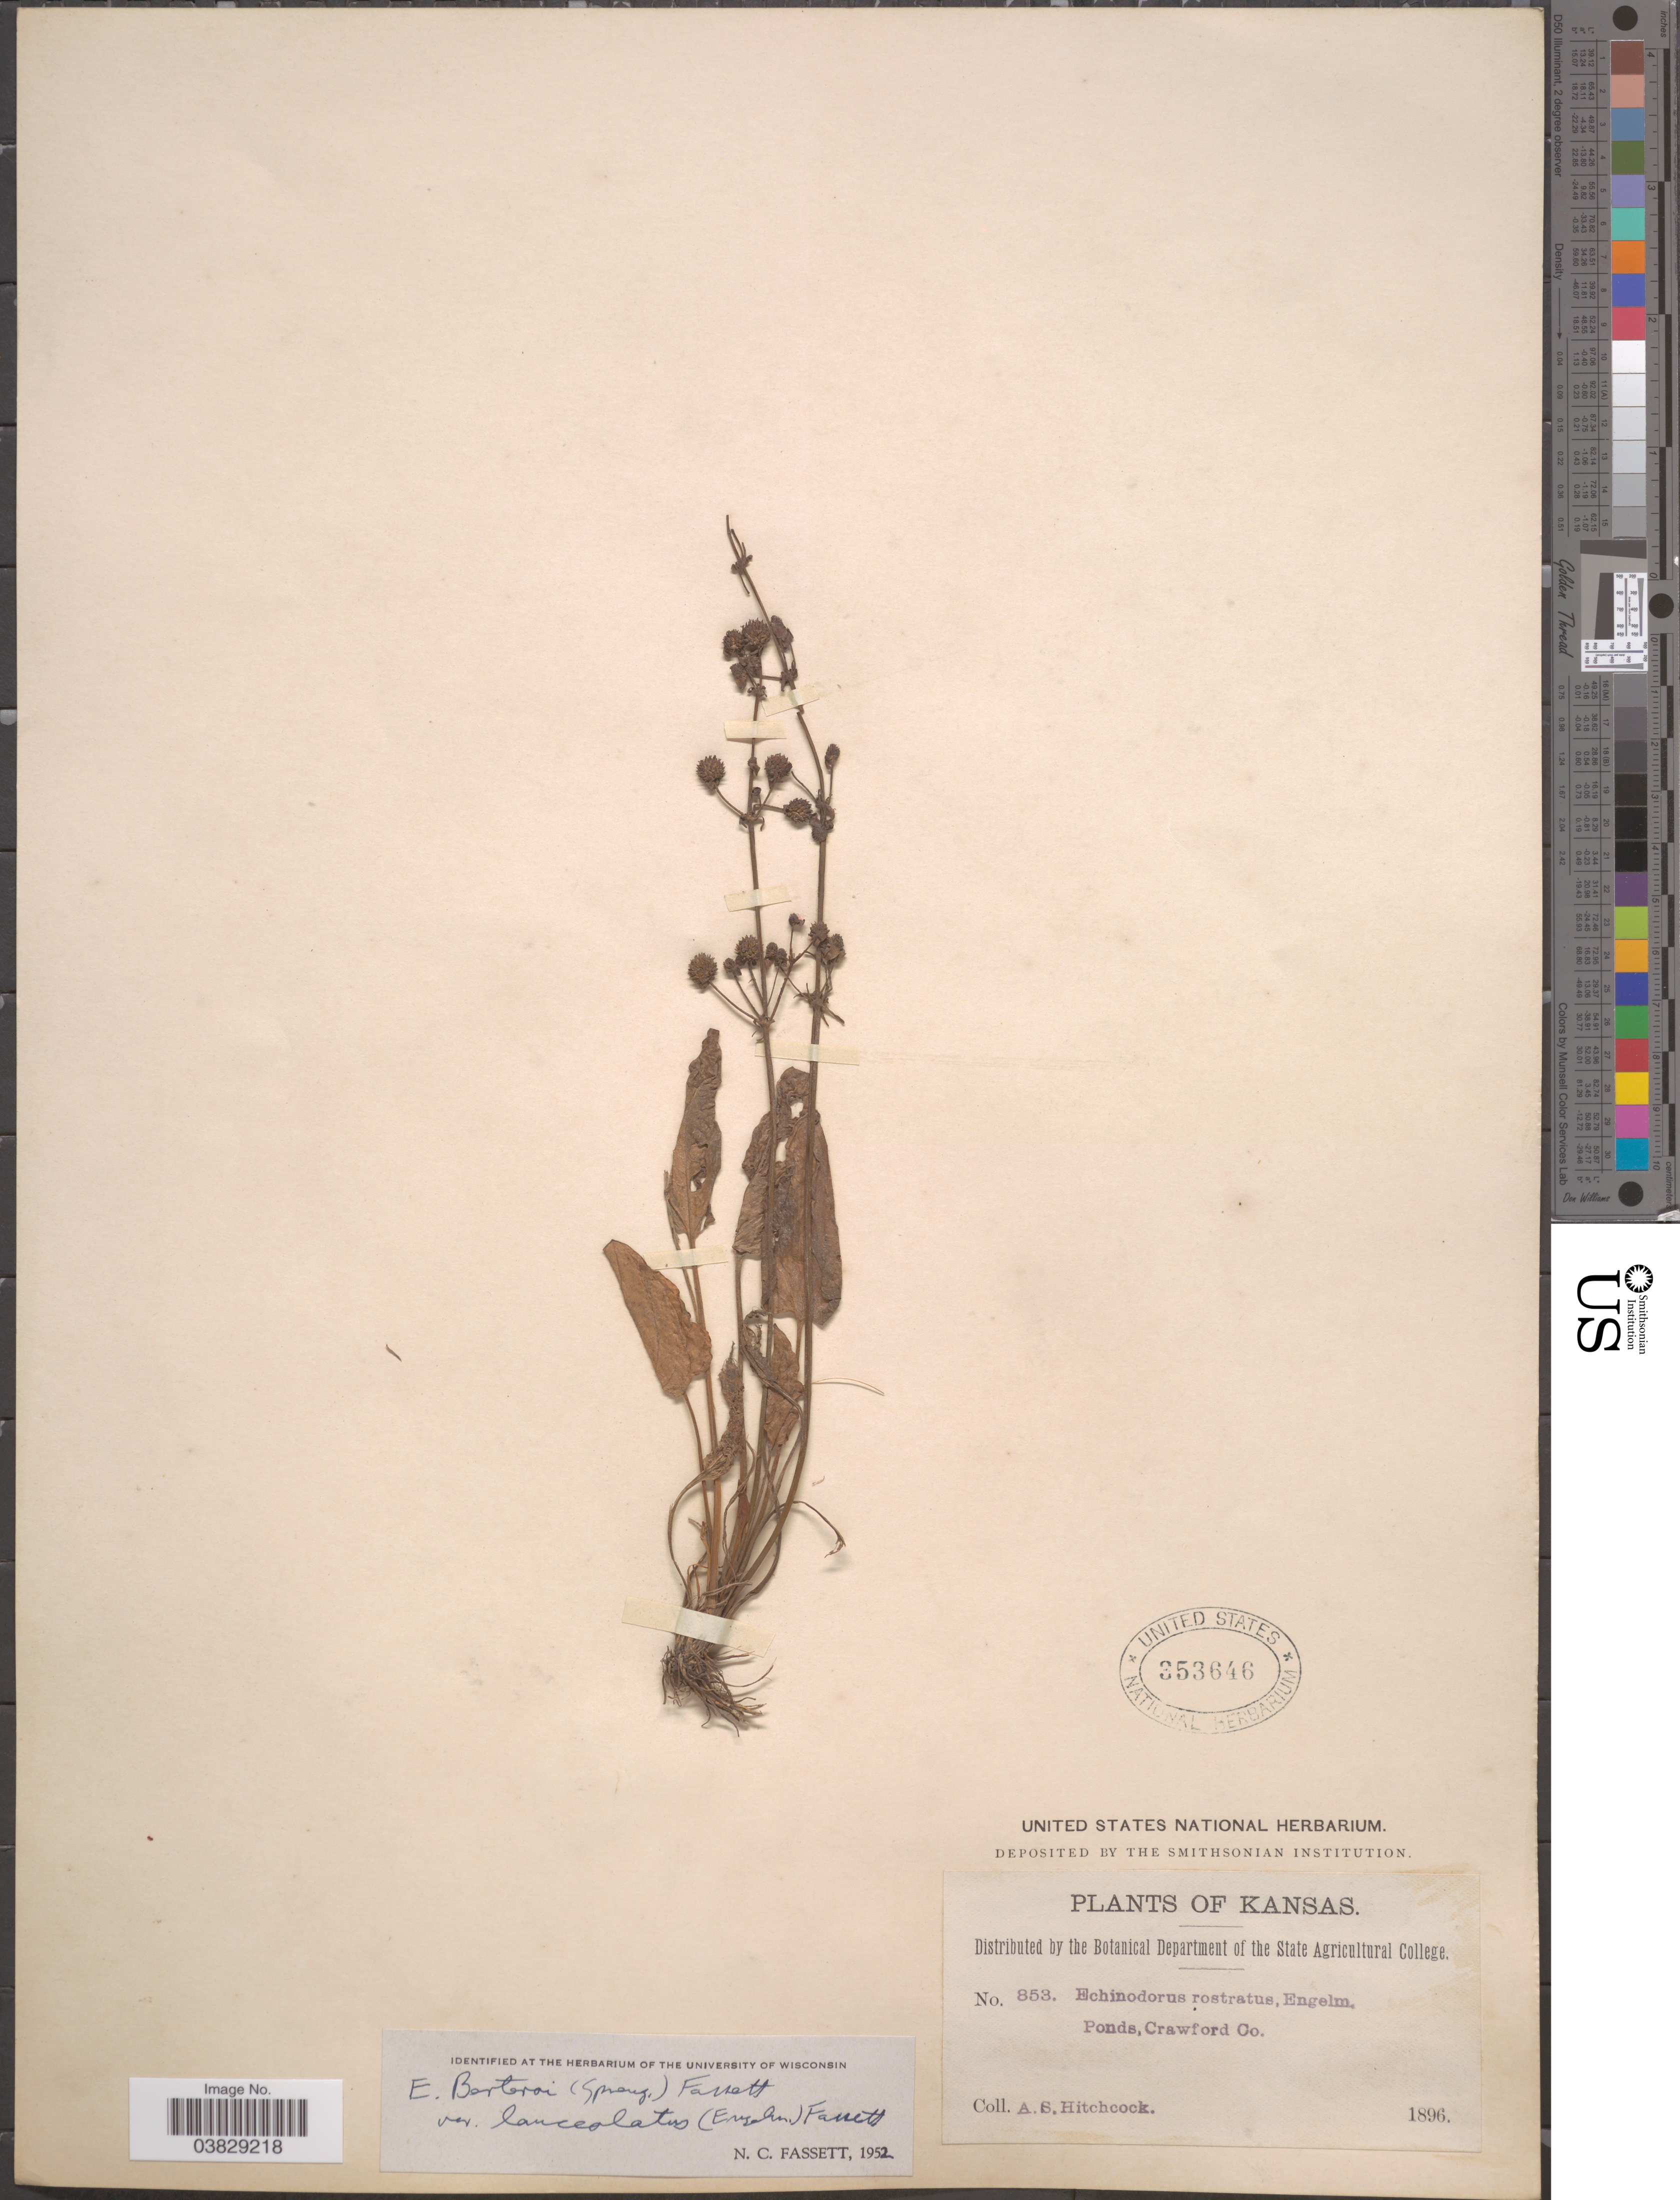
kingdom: Plantae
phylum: Tracheophyta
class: Liliopsida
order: Alismatales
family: Alismataceae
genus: Echinodorus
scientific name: Echinodorus berteroi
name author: (Spreng.) Fassett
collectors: A. S. Hitchcock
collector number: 853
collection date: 1896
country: United States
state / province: Kansas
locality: Ponds, Crawford Co.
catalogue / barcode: US 353646